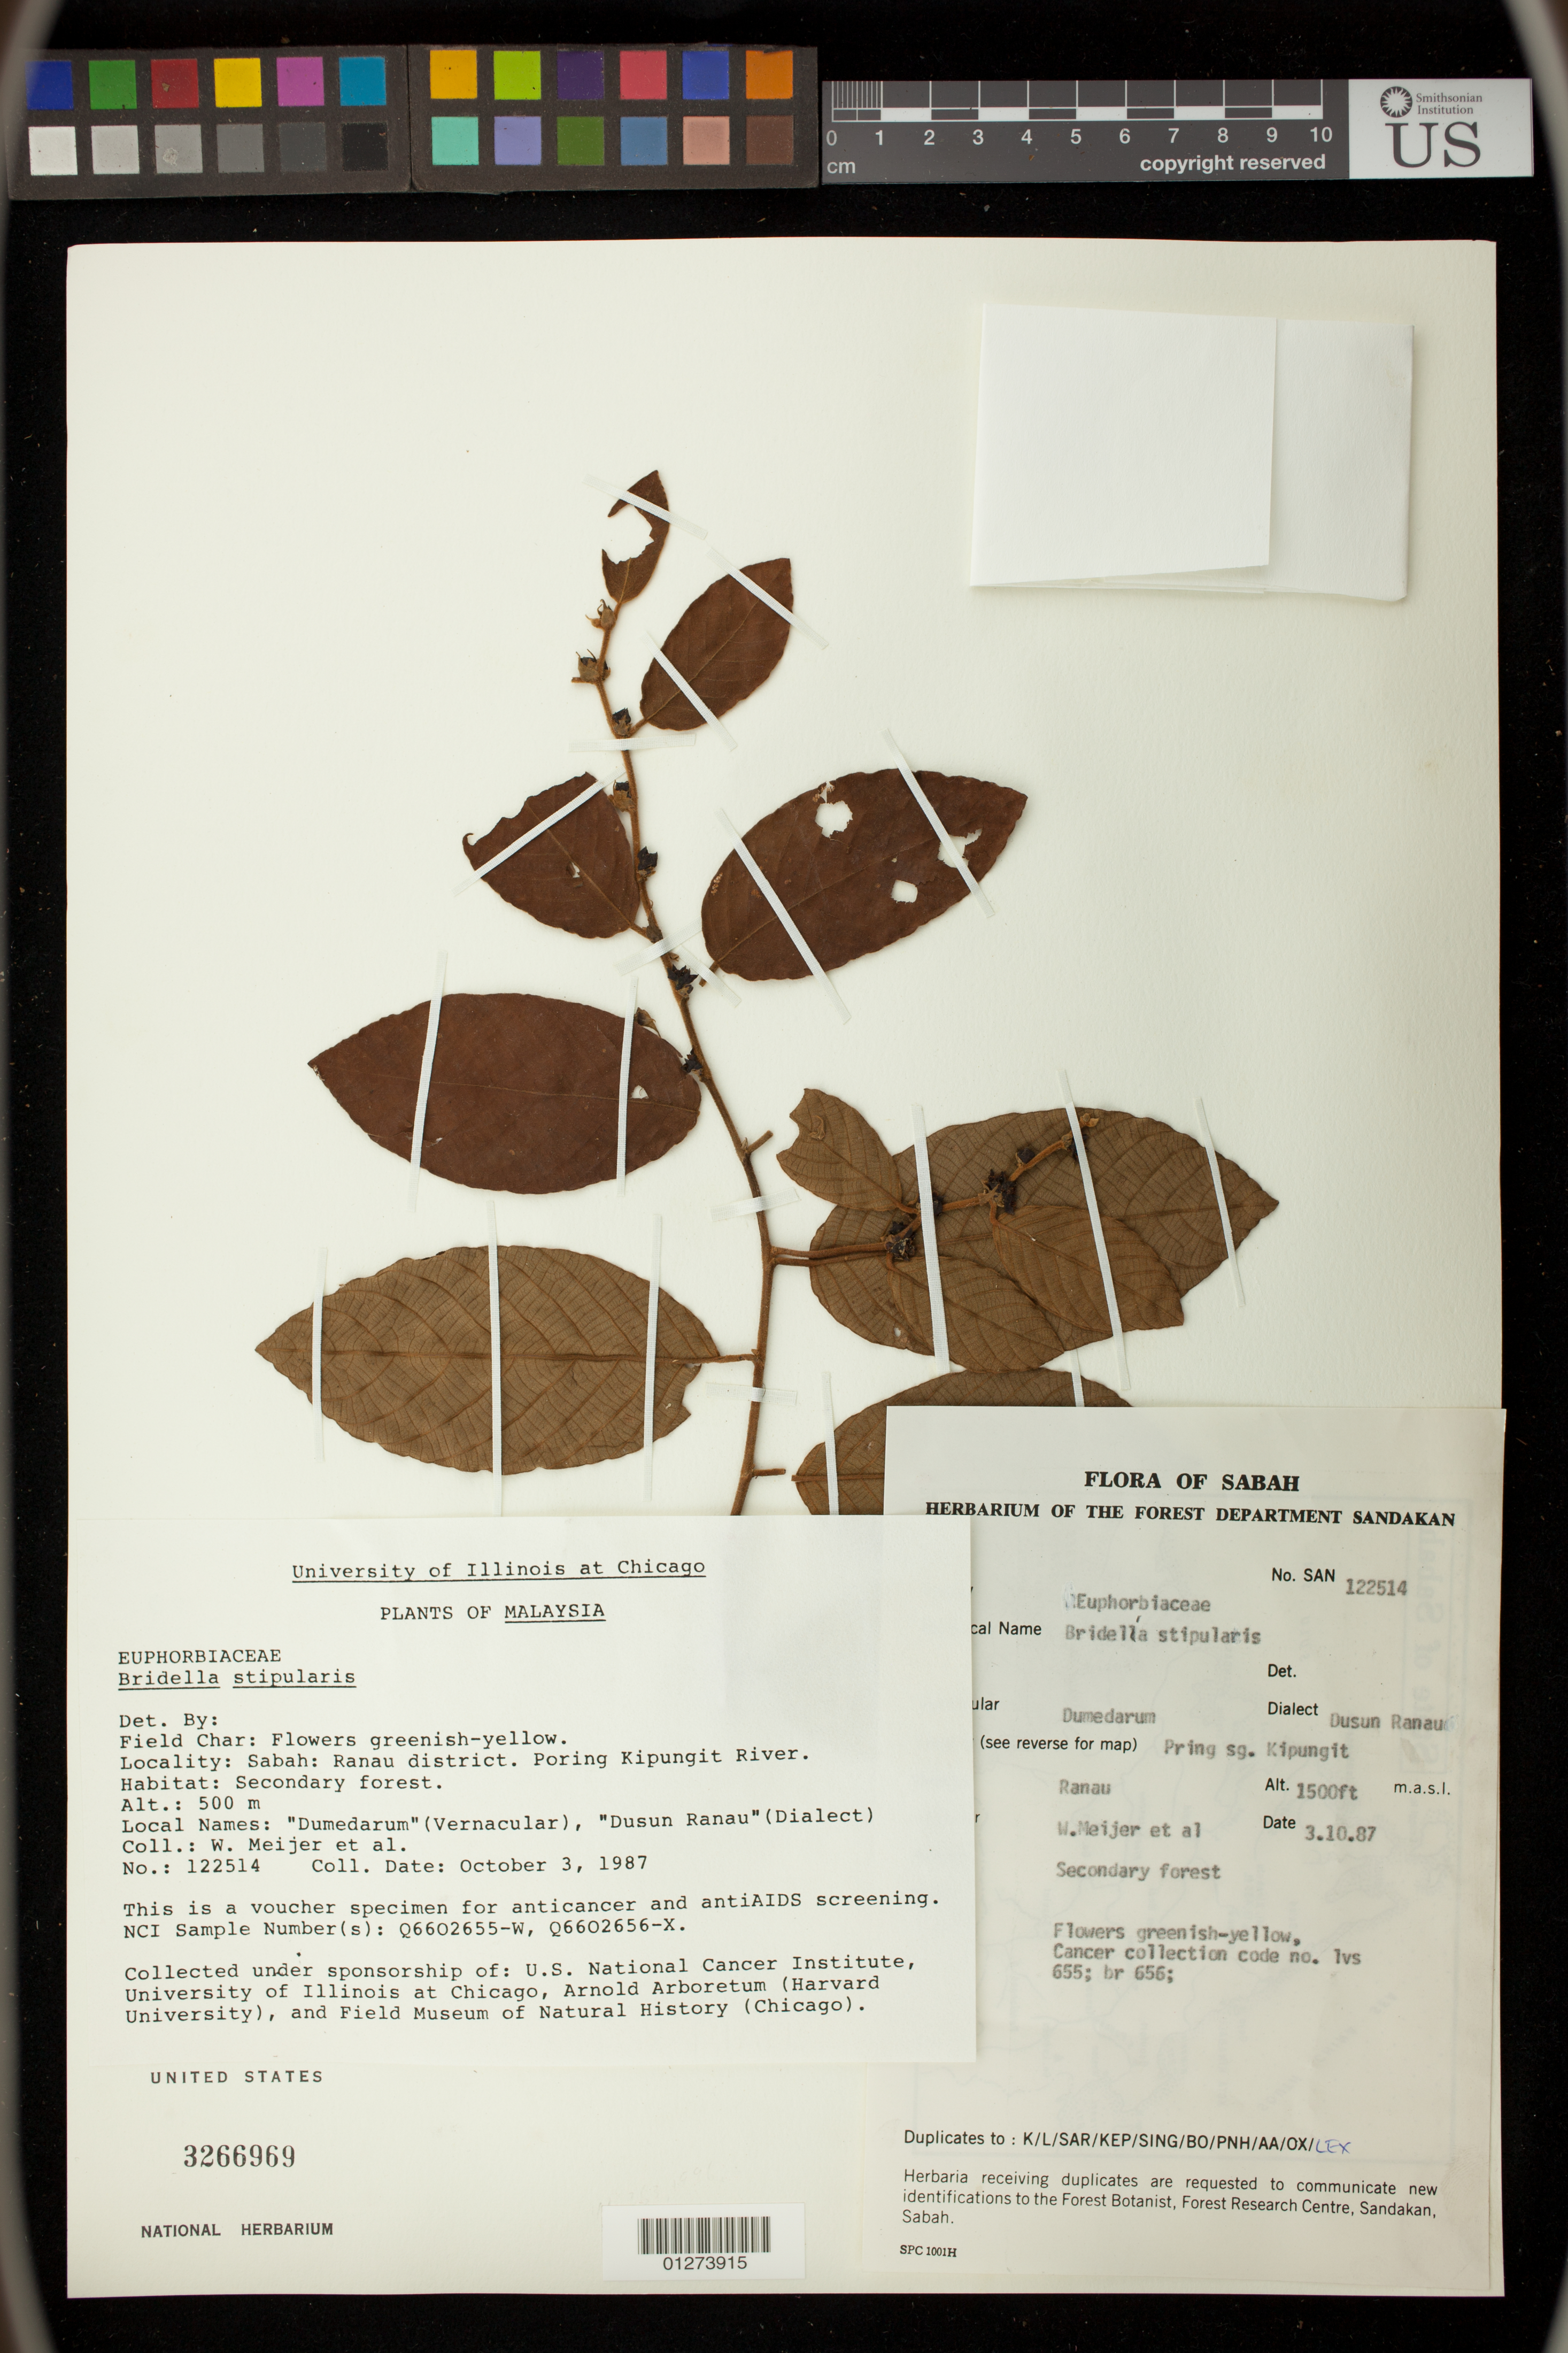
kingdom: Plantae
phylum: Tracheophyta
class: Magnoliopsida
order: Malpighiales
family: Phyllanthaceae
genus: Bridelia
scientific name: Bridelia stipularis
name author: (L.) Blume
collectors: W. Meijer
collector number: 122514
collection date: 1987-10-03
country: Malaysia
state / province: Sabah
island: Borneo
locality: Poring Kipungit River, Ranau district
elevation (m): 500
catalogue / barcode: US 3266969